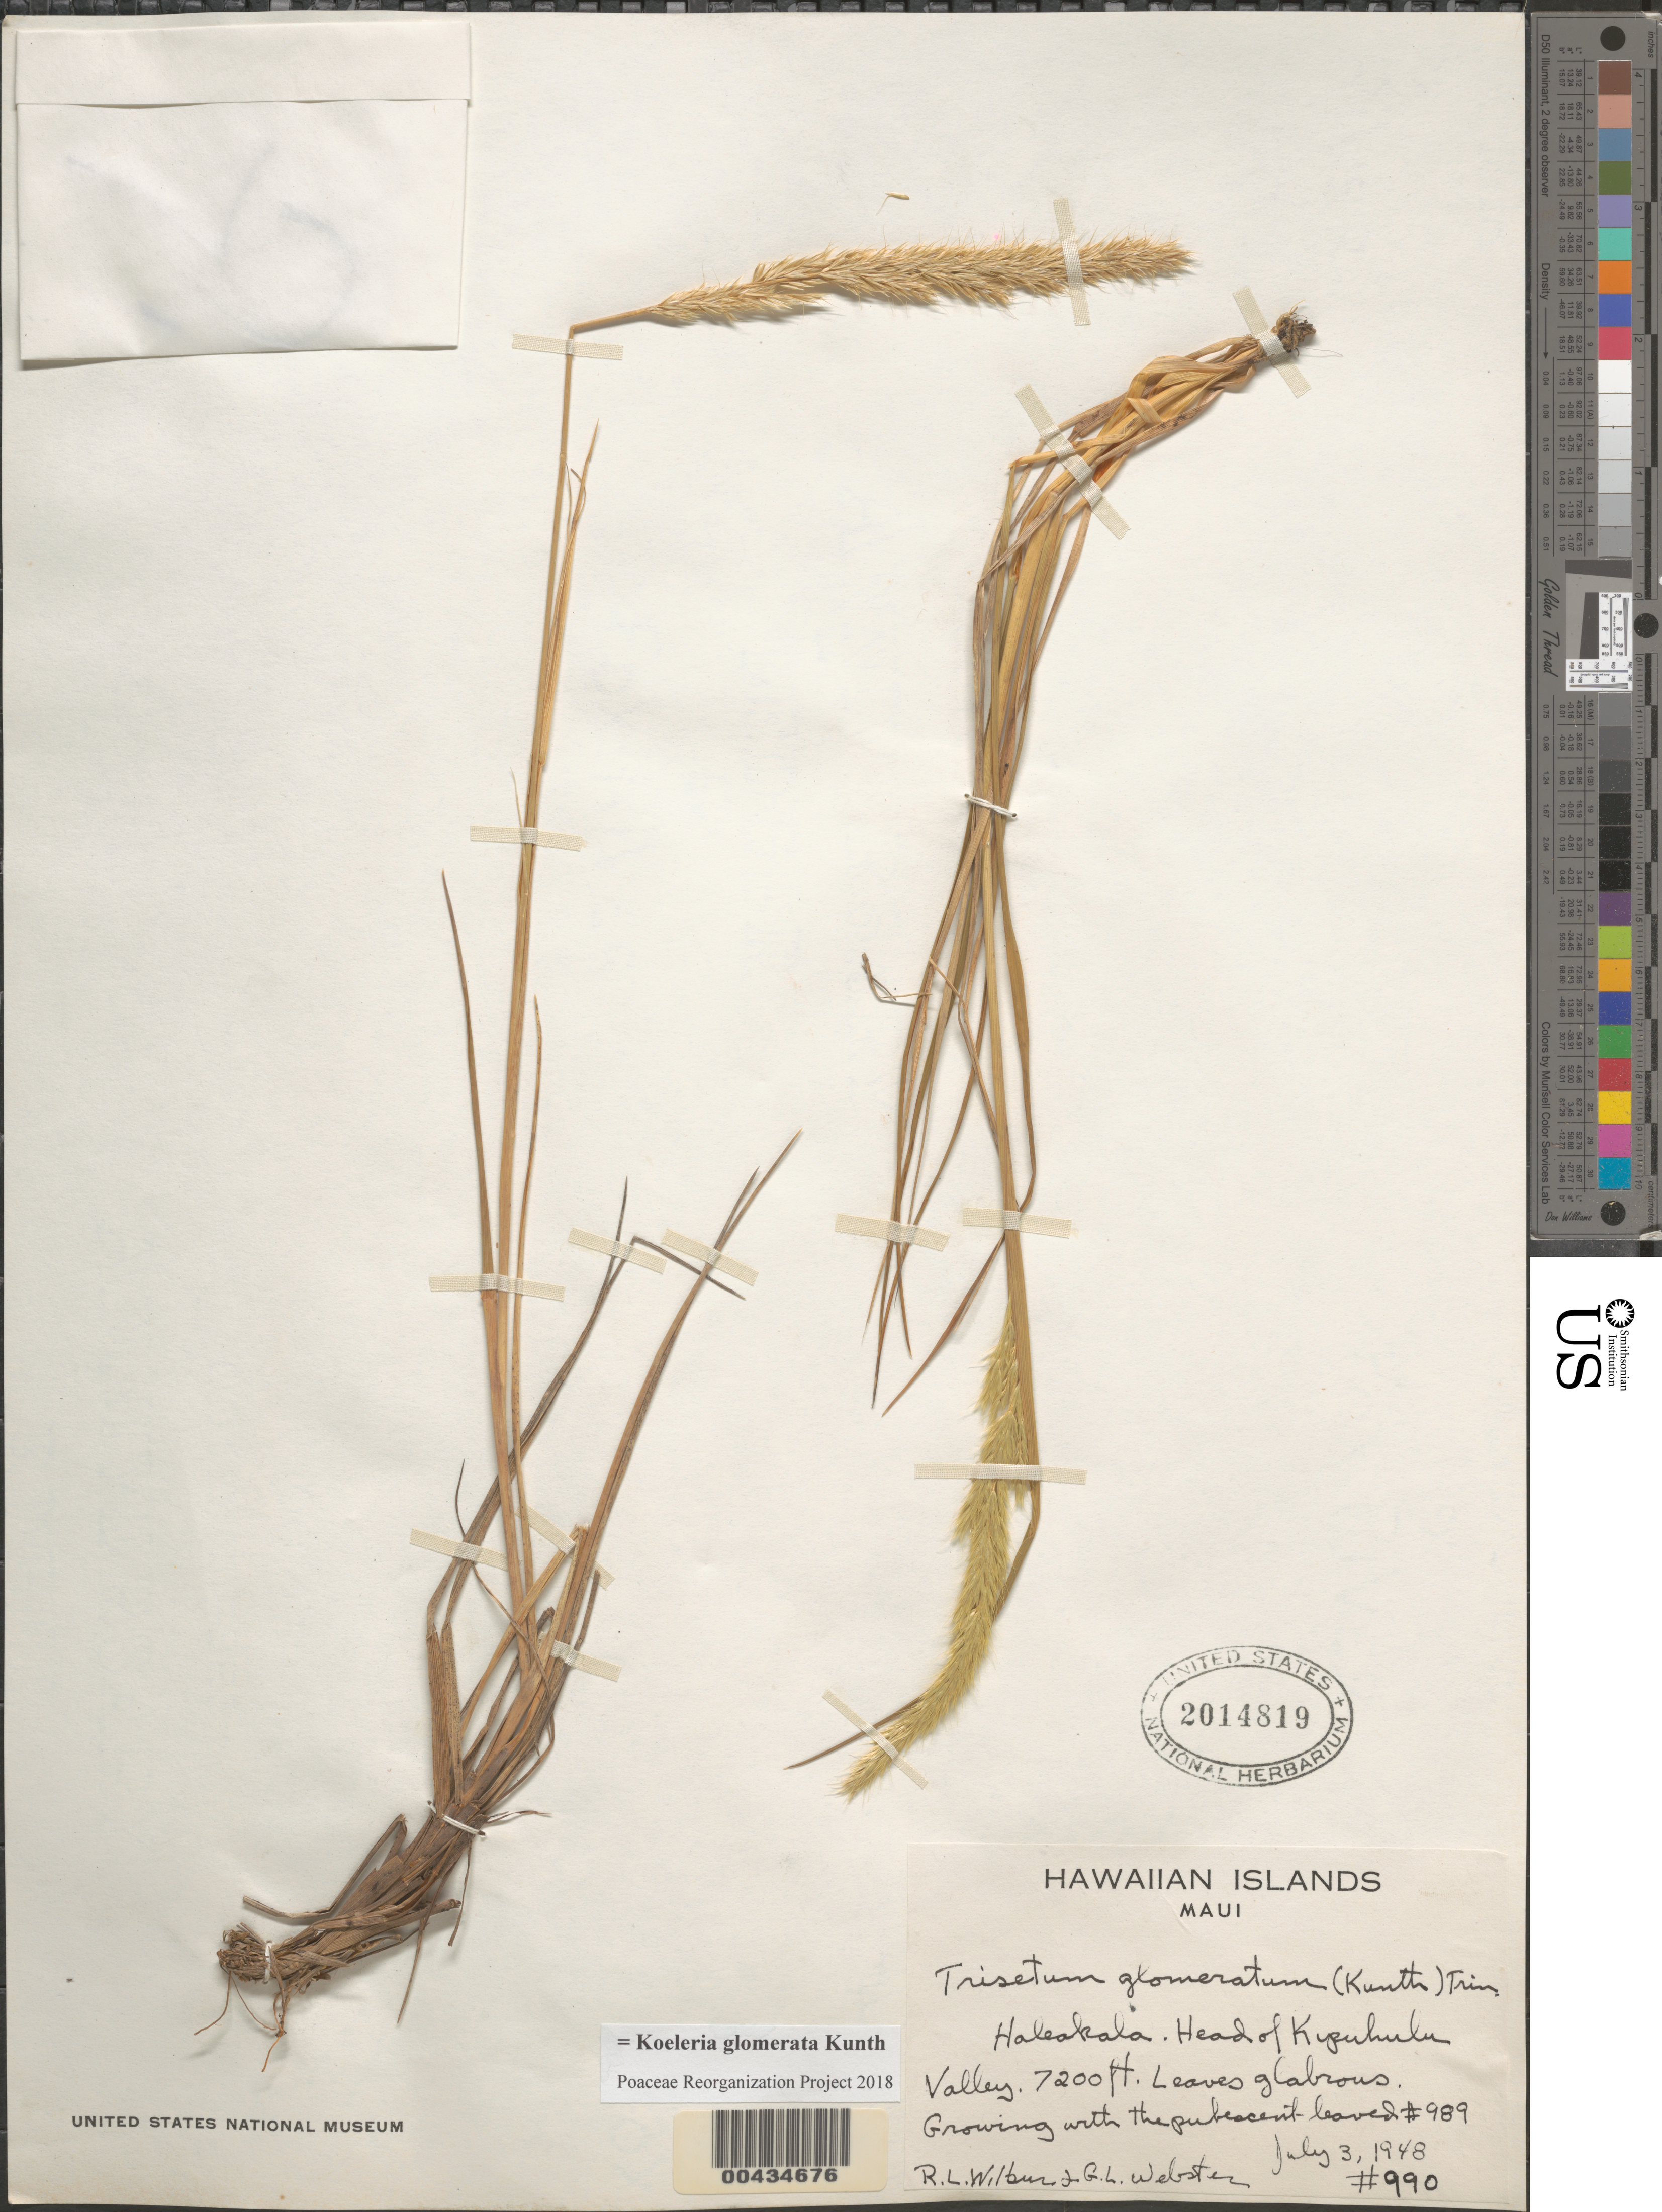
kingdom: Plantae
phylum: Tracheophyta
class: Liliopsida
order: Poales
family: Poaceae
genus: Koeleria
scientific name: Koeleria glomerata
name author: Kunth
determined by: Poaceae Reorganization Project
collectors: R. L. Wilbur & G. L. Webster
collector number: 990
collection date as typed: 3 Jul 1948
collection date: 1948-07-03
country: United States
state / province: Hawaii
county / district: Maui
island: Maui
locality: Haleakala, head of Kipuhulu Valley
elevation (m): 2195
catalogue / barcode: US 2014819